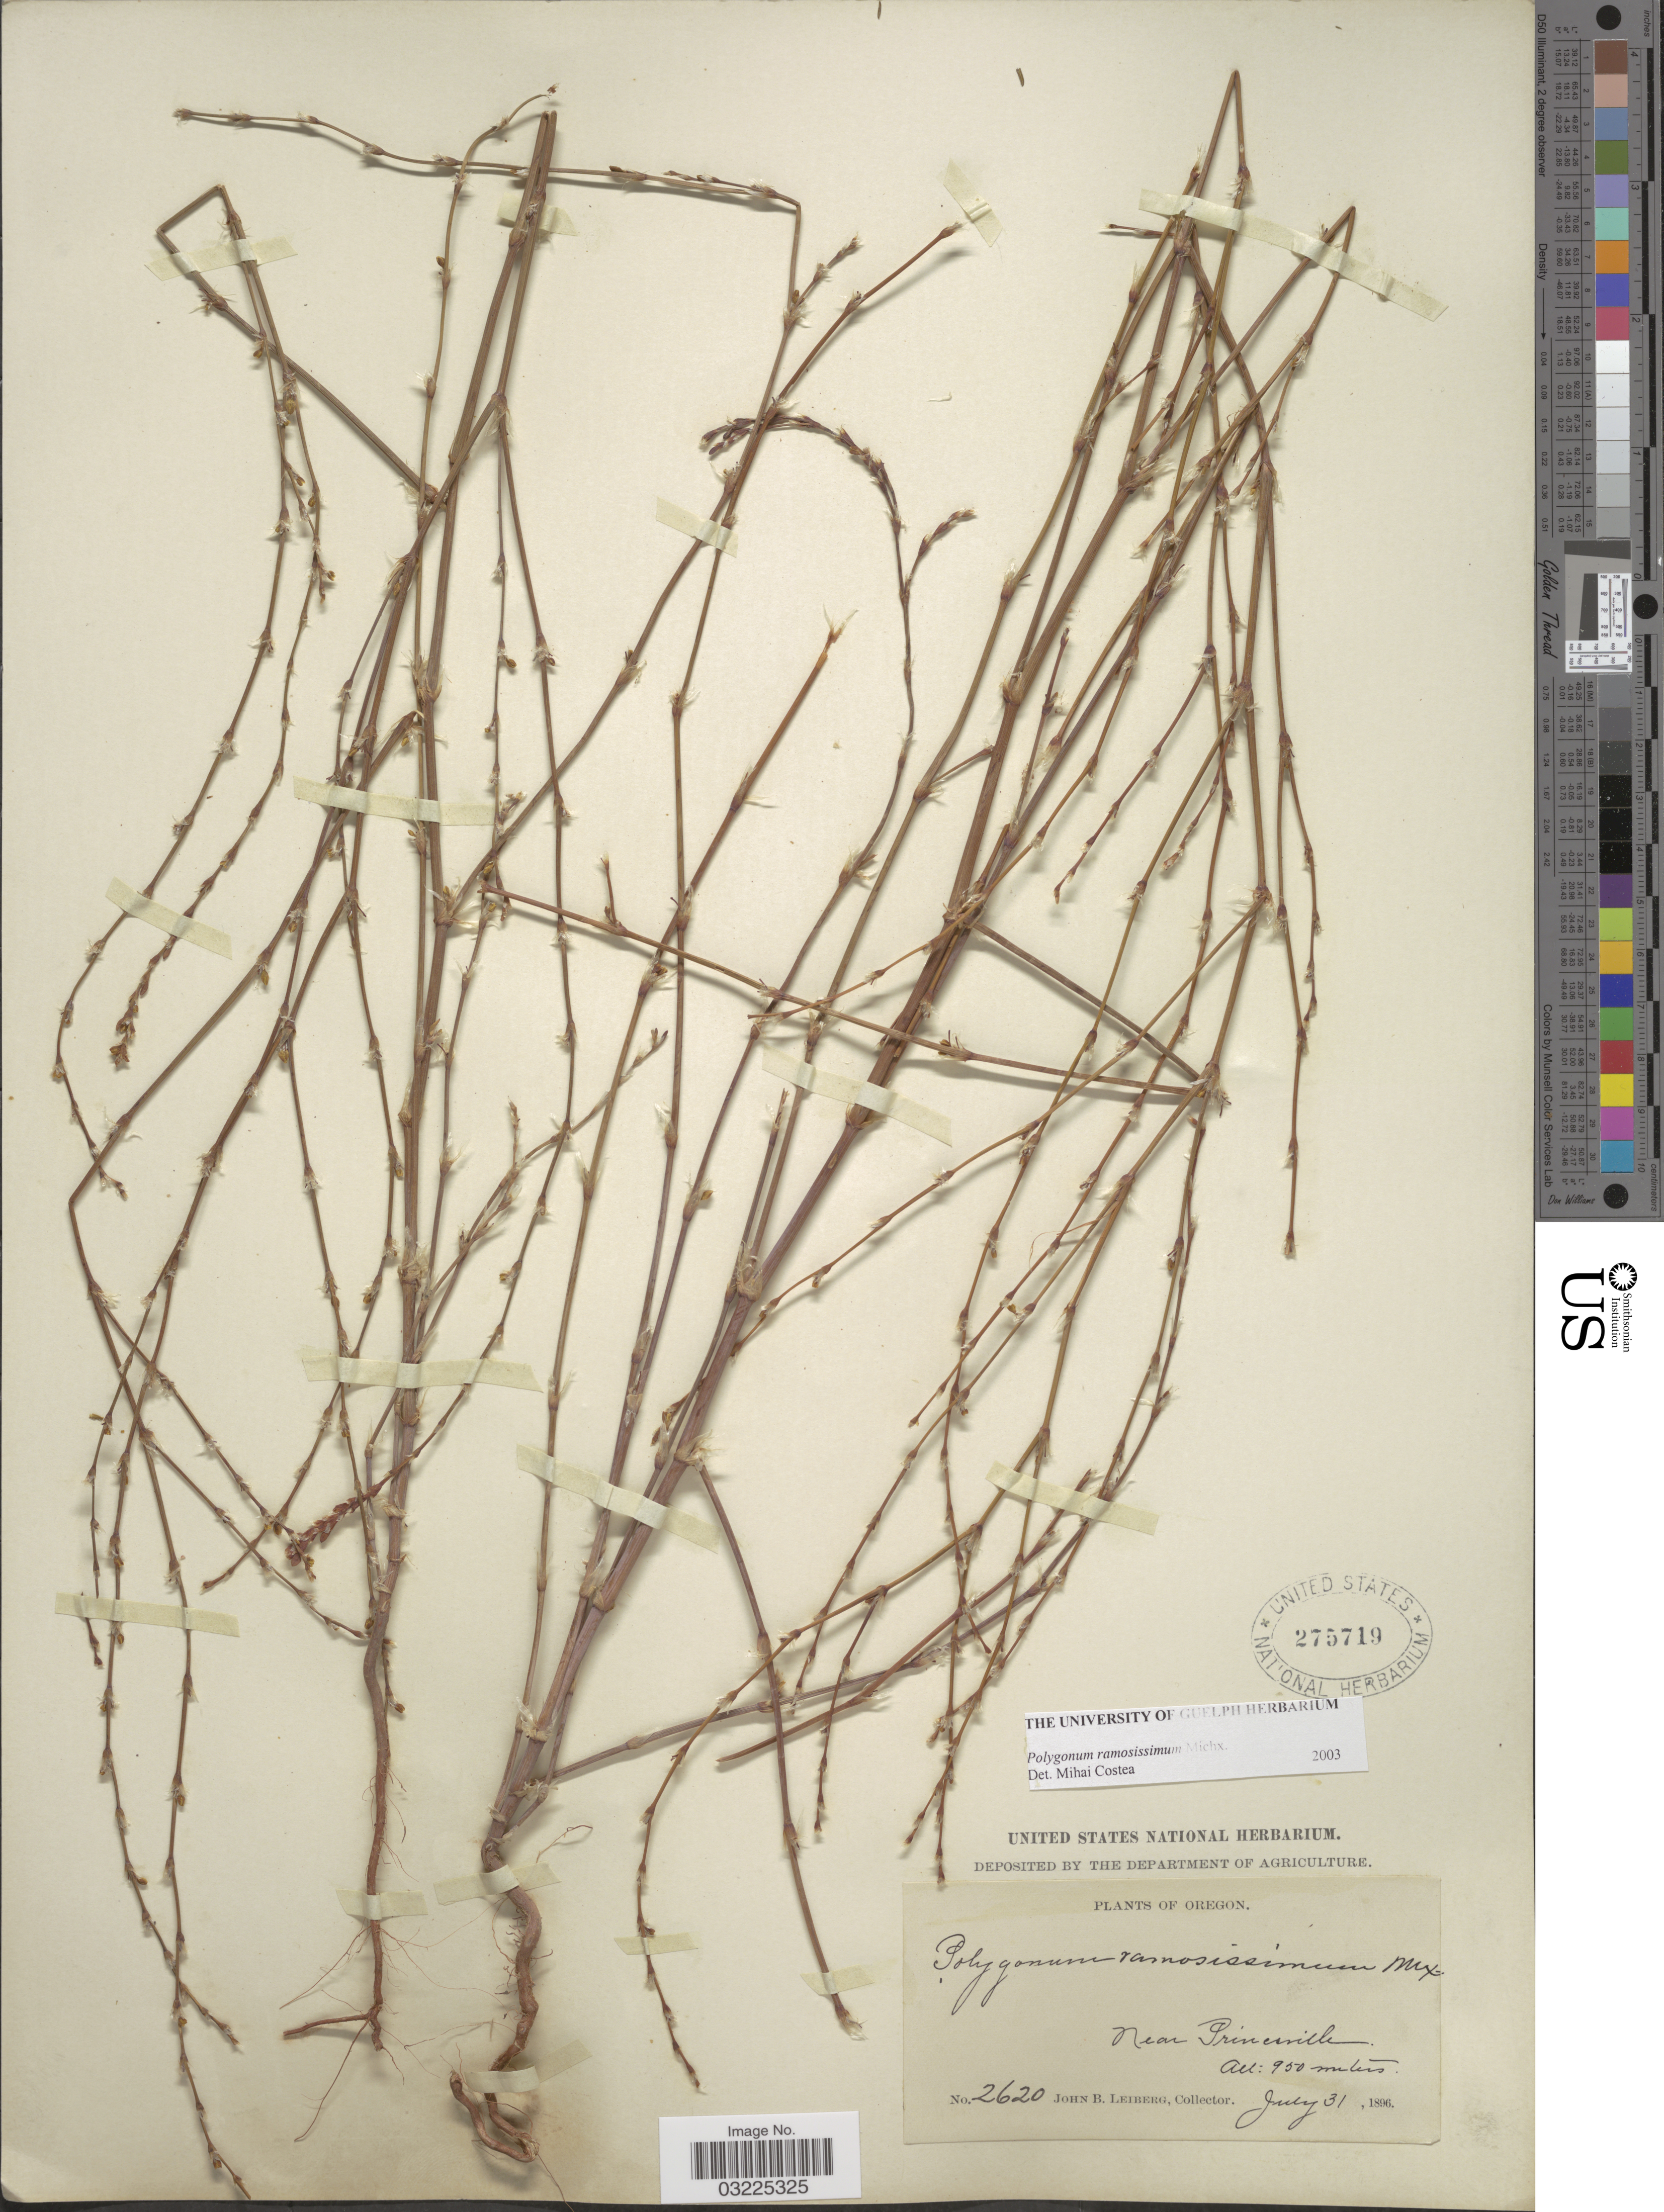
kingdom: Plantae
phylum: Tracheophyta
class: Magnoliopsida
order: Caryophyllales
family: Polygonaceae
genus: Polygonum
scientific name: Polygonum ramosissimum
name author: Michx.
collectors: J. Leiberg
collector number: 2620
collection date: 1896-07-31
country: United States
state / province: Oregon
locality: Near Prineville.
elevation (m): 950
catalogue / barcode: US 275719